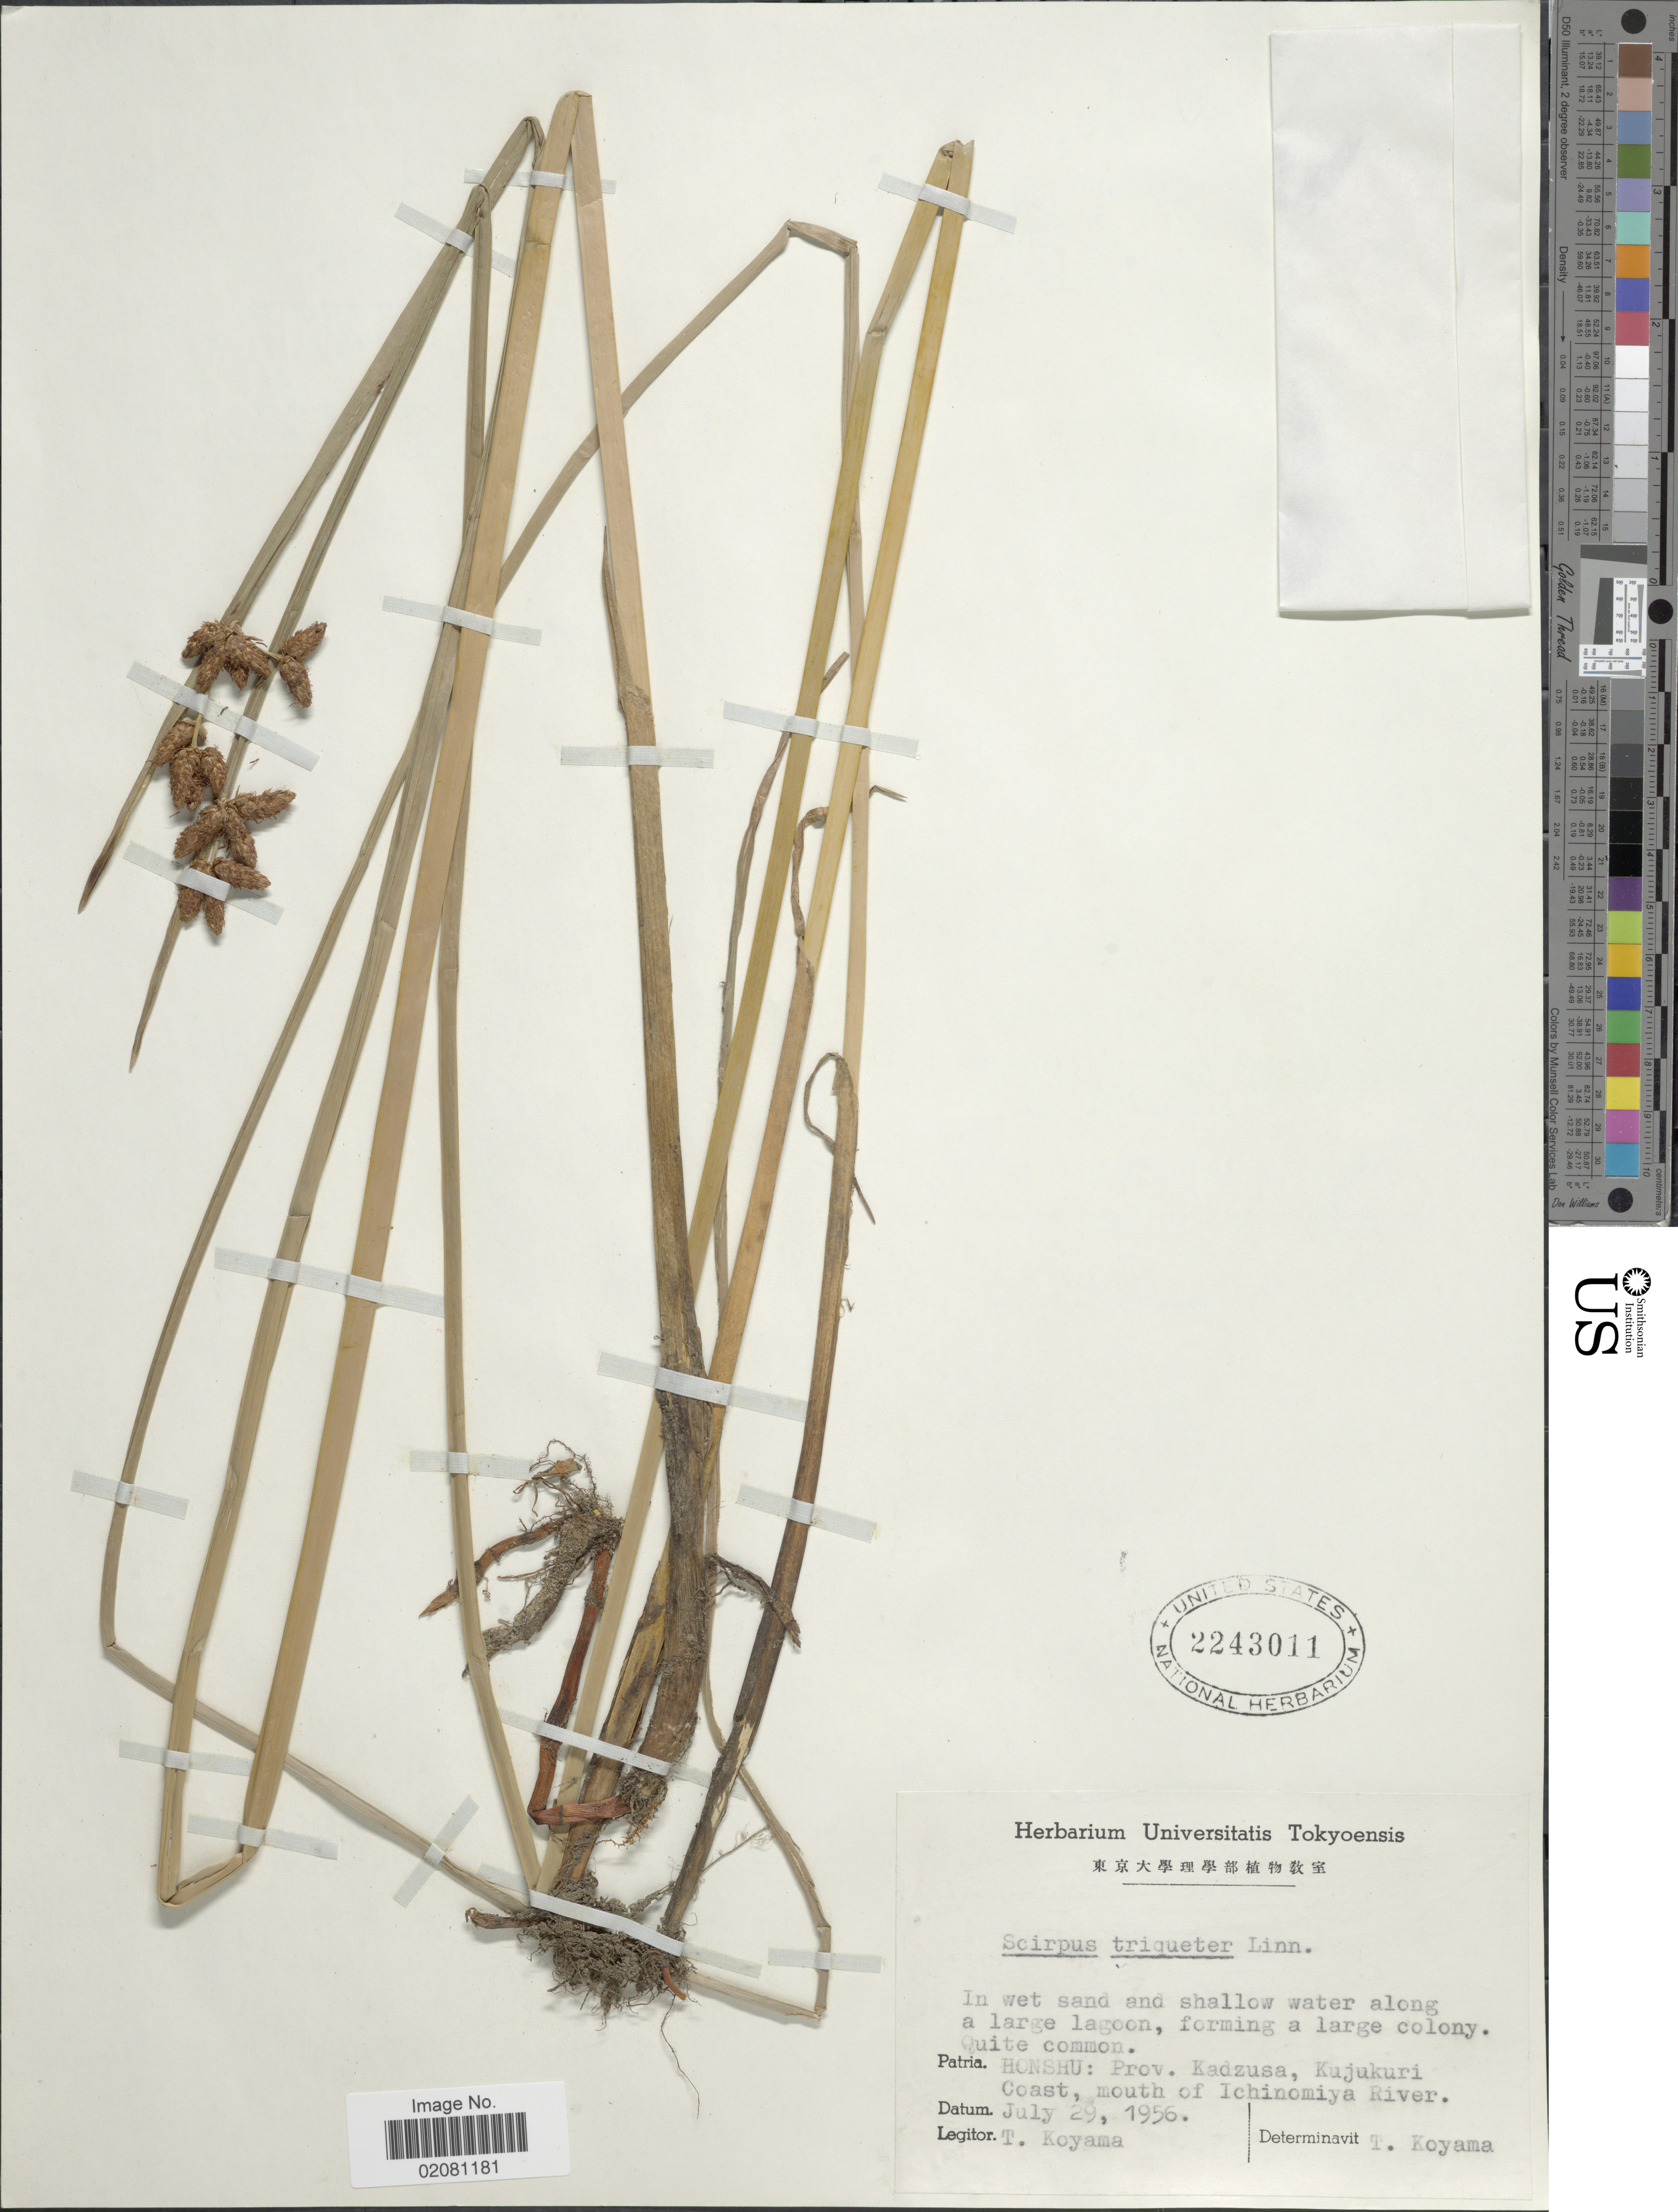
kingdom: Plantae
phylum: Tracheophyta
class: Liliopsida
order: Poales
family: Cyperaceae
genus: Schoenoplectus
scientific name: Schoenoplectus triqueter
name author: (L.) Palla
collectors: T. Koyama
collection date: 1956-07-29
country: Japan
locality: Hondhu: Prov. Kadzusa, Kujukuri Coast, mouth of Ichinomiya River.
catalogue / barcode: US 2243011